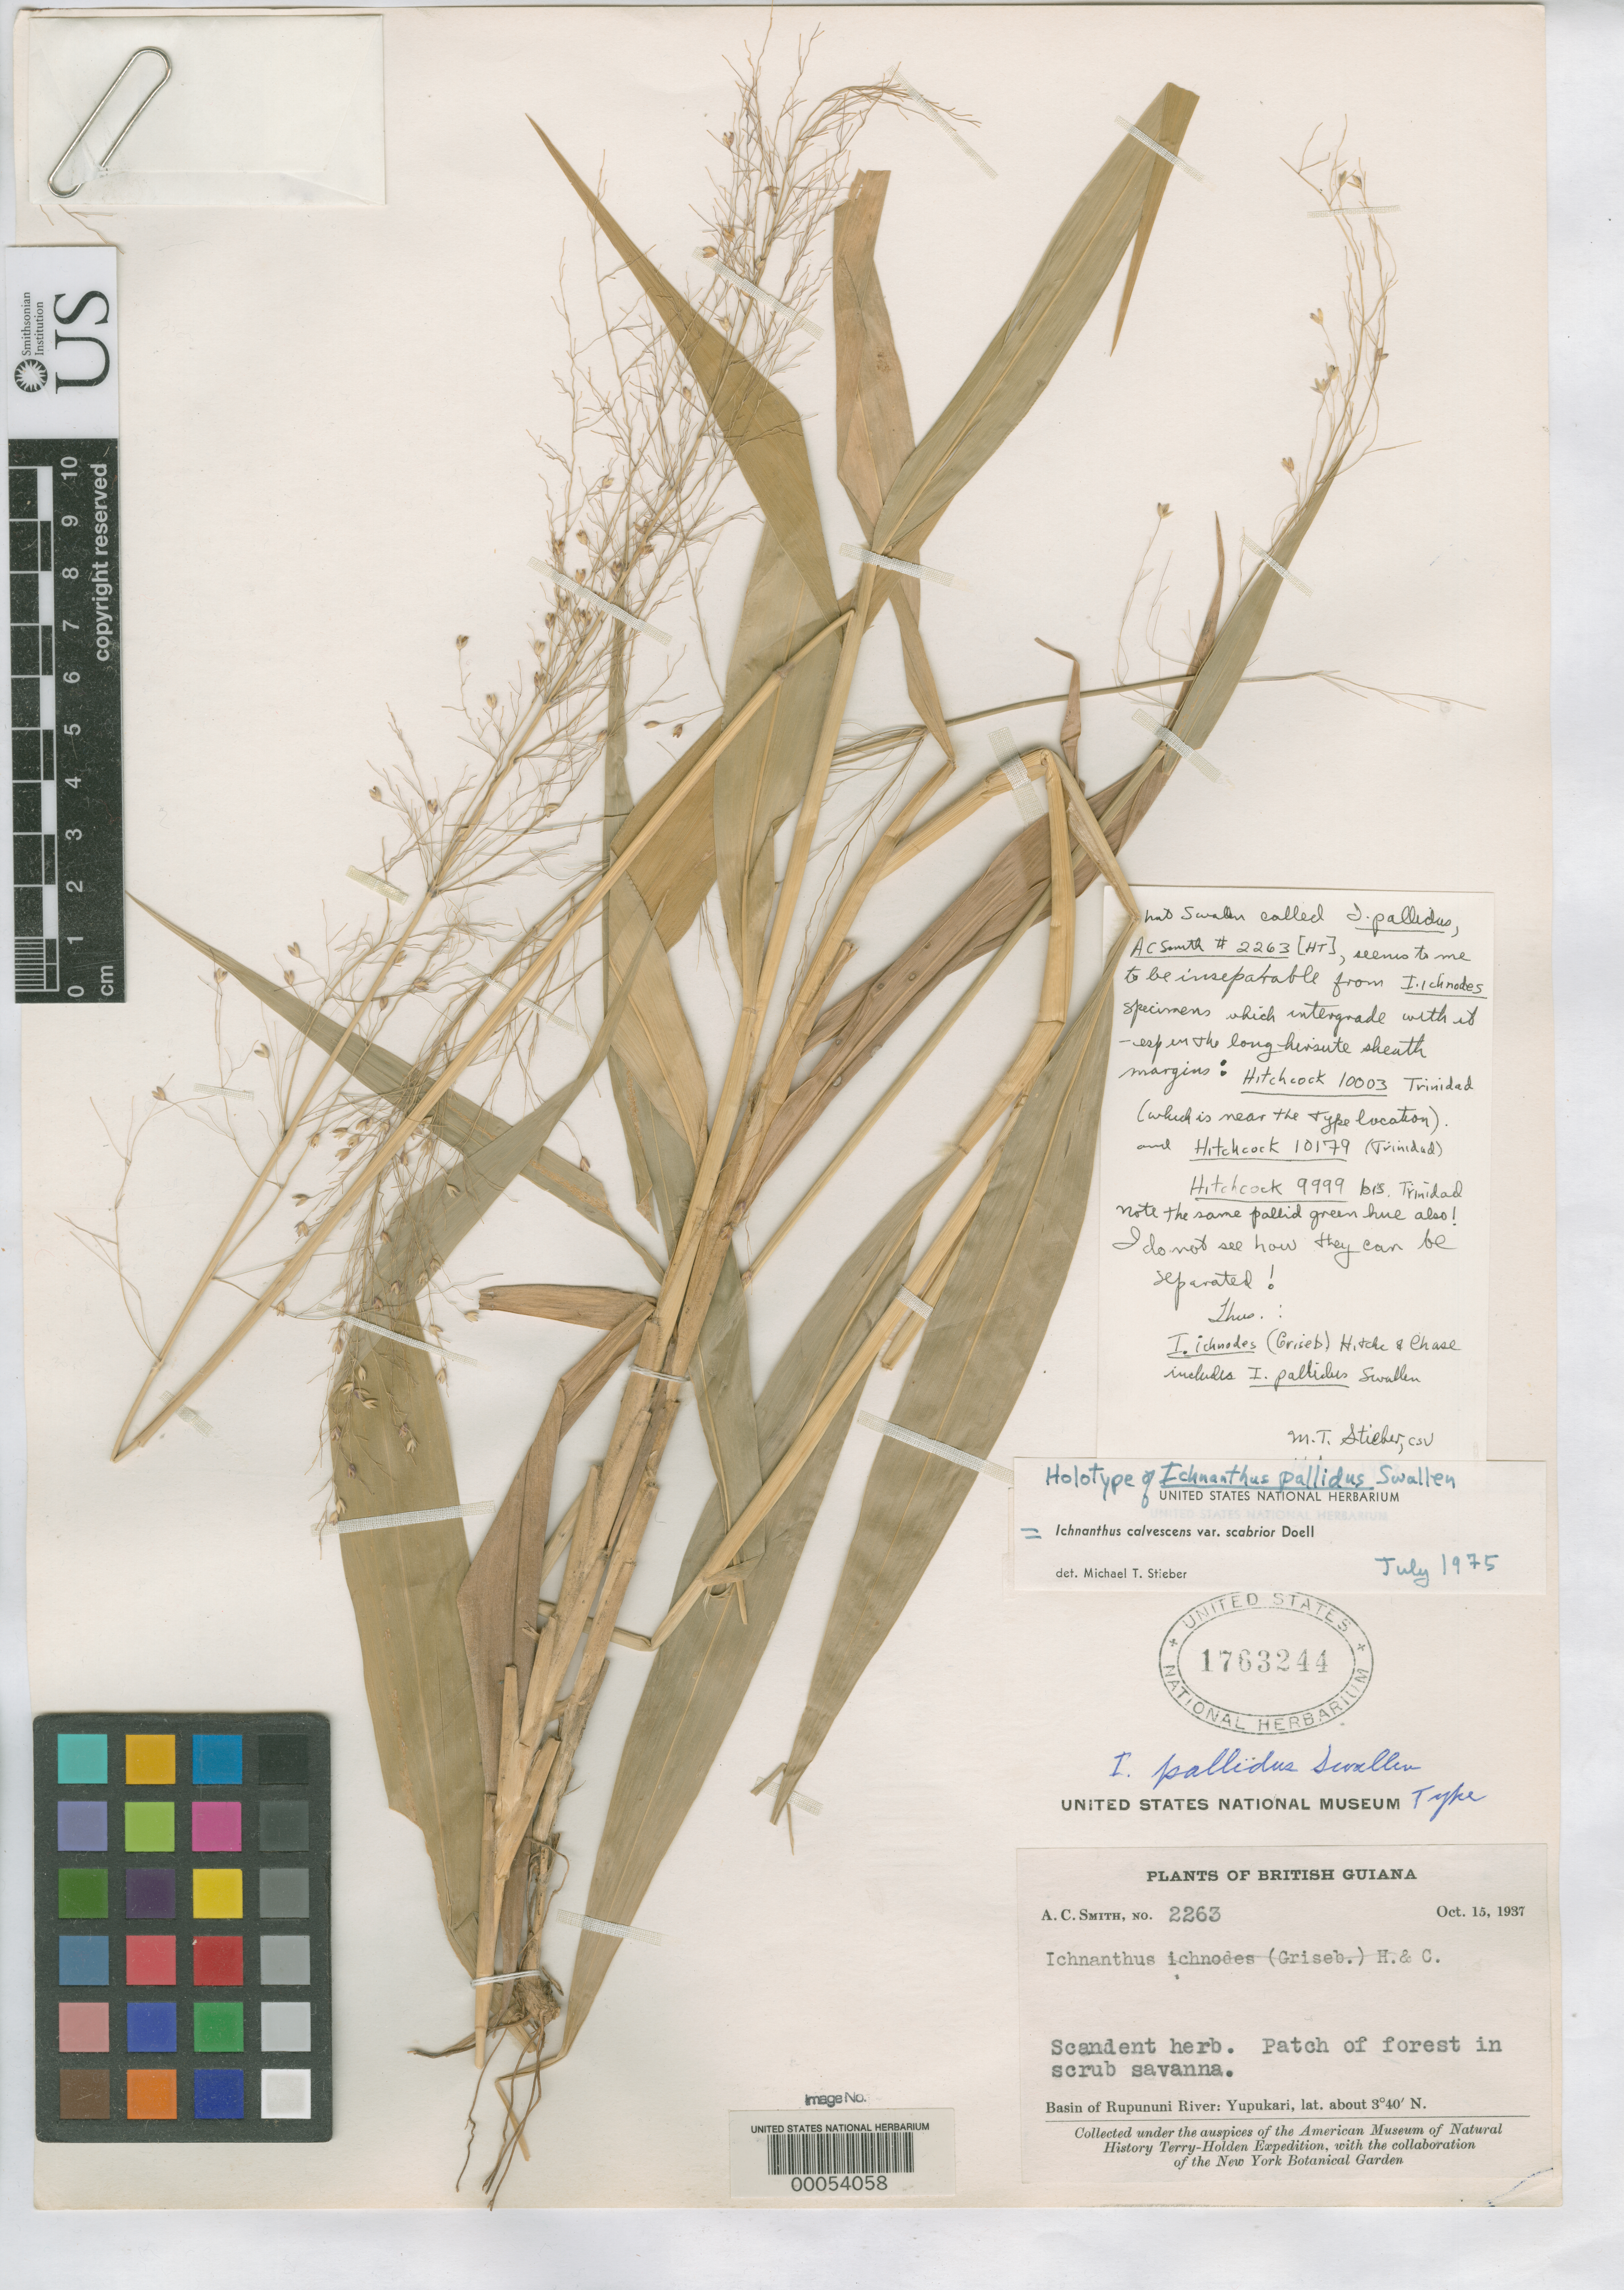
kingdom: Plantae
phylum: Tracheophyta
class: Liliopsida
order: Poales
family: Poaceae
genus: Ichnanthus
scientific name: Ichnanthus pallidus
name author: Swallen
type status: Holotype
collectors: A. C. Smith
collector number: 2263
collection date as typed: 15 Oct 1937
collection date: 1937-10-15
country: Guyana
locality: Yupukari, basin of Rupununi River.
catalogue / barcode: US 1763244